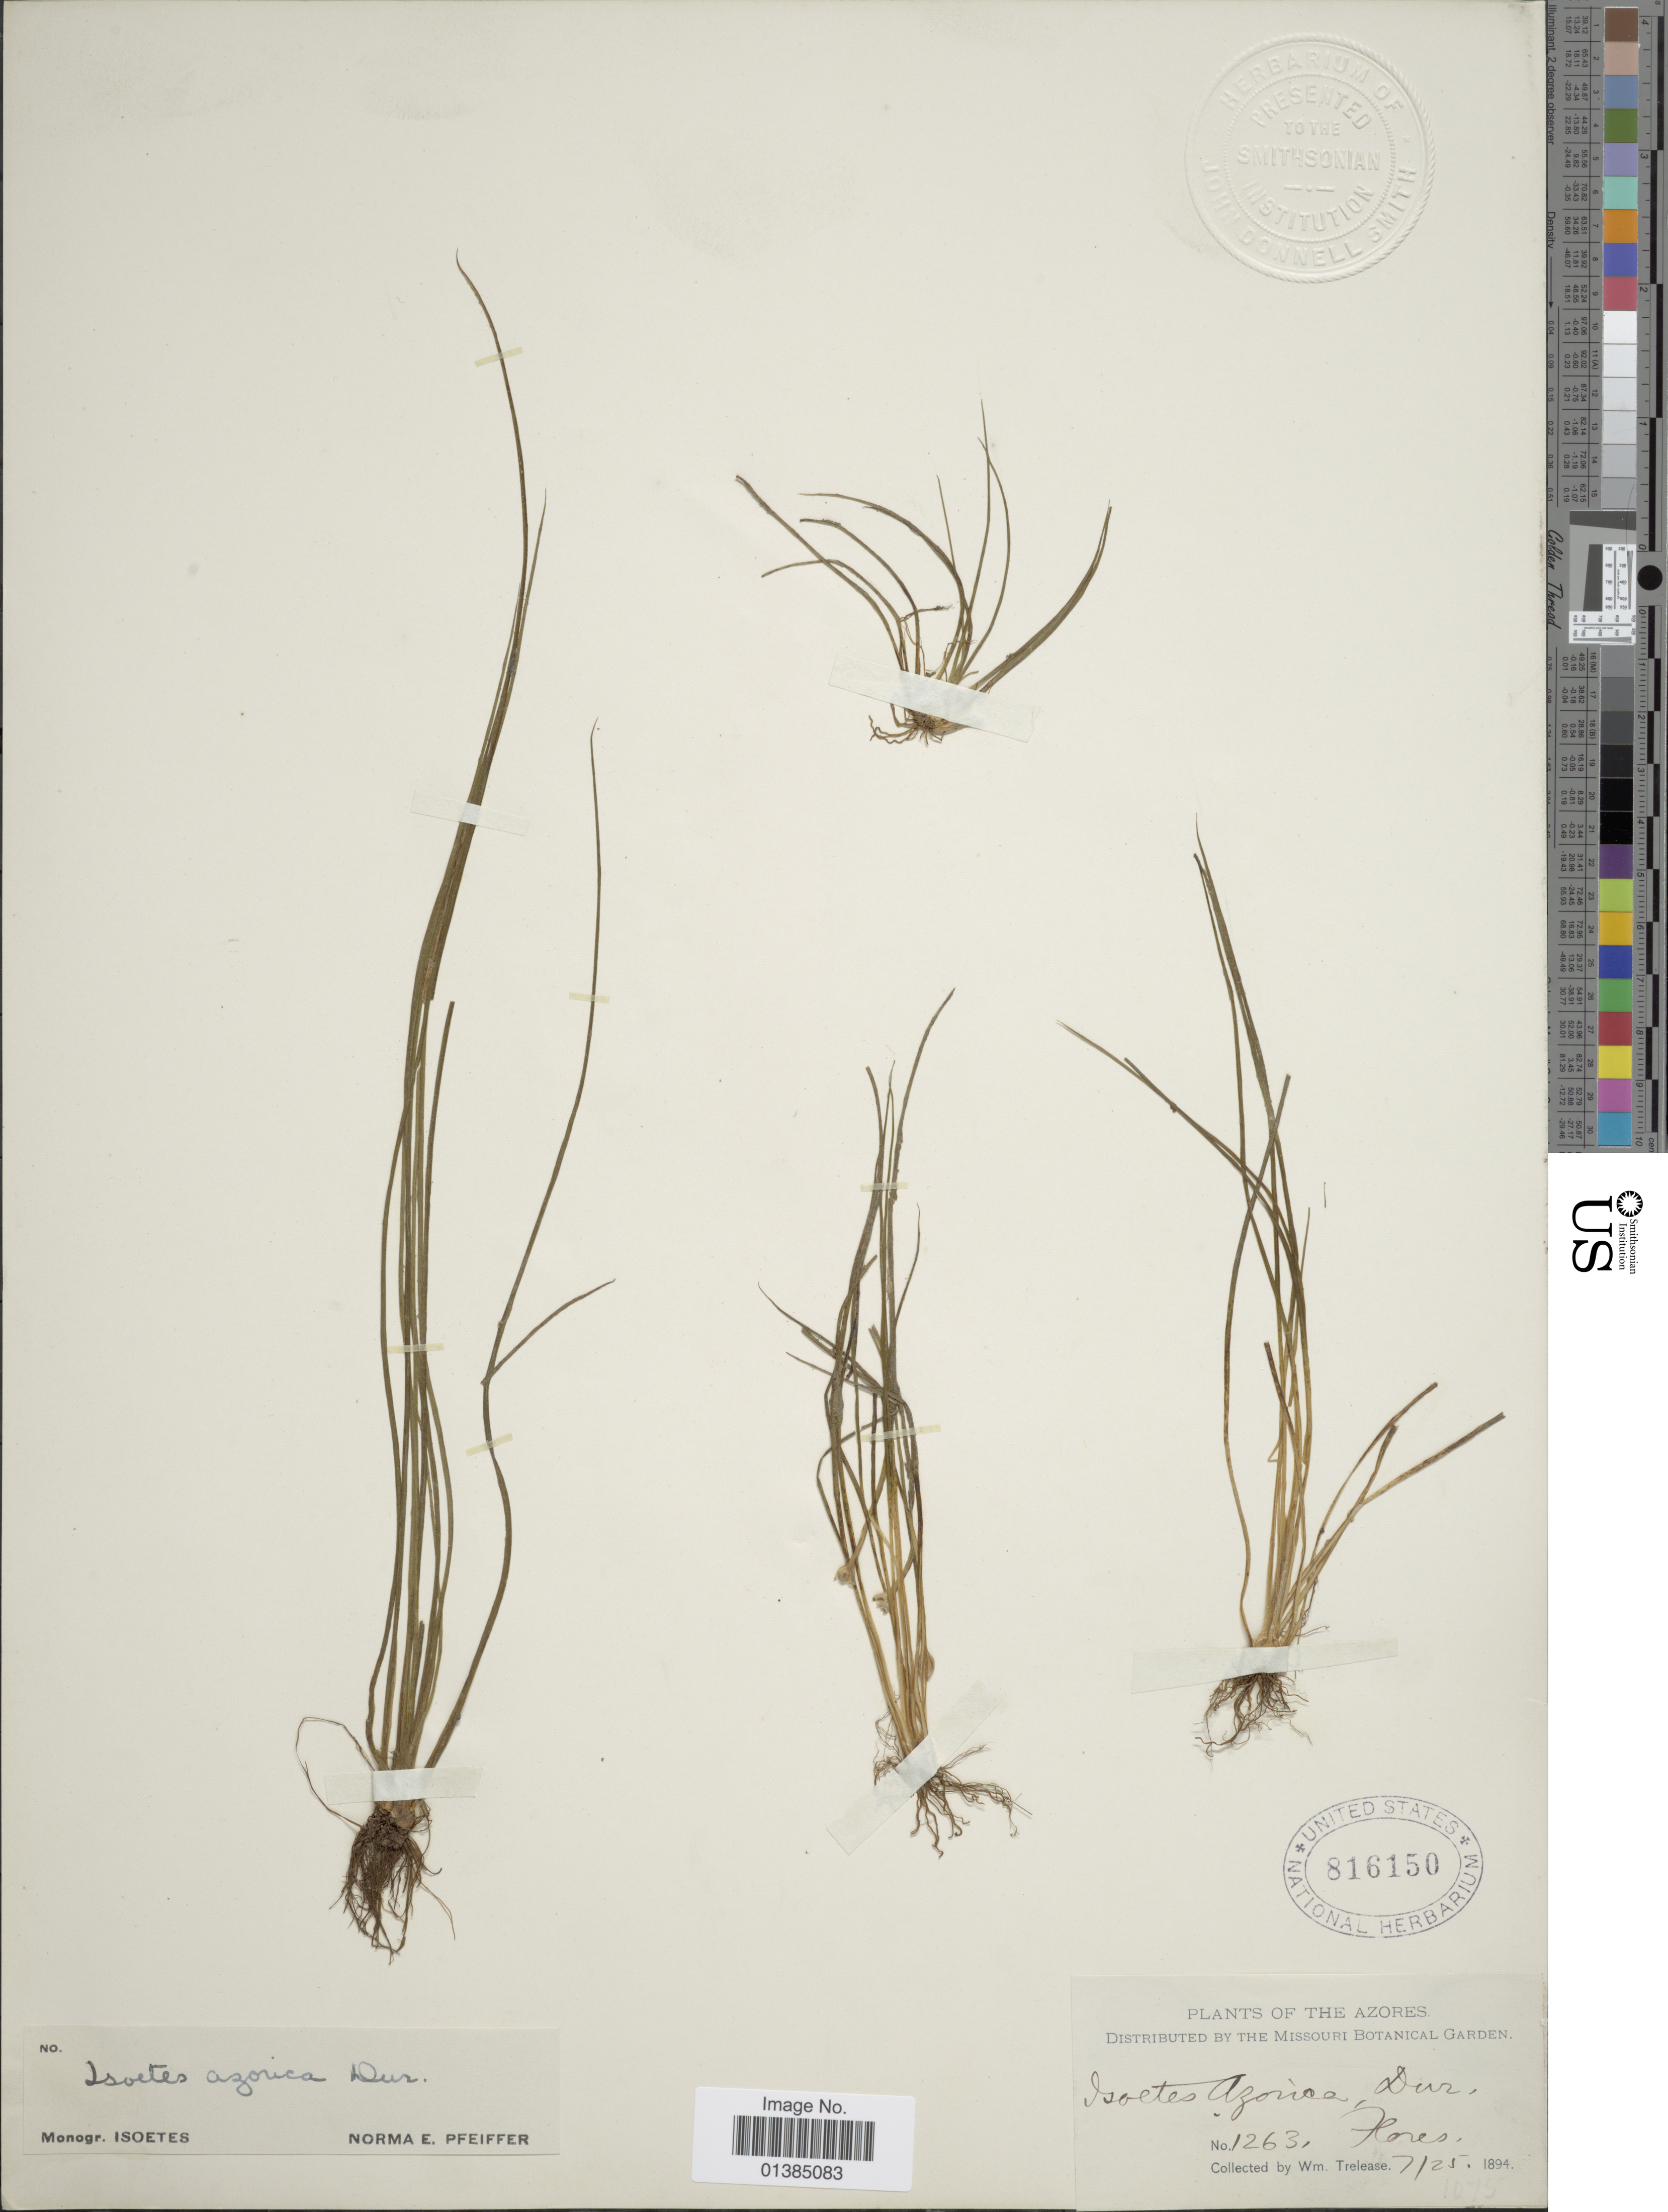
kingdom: Plantae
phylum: Tracheophyta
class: Lycopodiopsida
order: Isoetales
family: Isoetaceae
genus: Isoetes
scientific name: Isoetes azorica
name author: Durieu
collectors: W. Trelease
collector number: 1263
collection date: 1894-07-25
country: Portugal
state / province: Azores (Aut. Reg.)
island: Flores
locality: Flores.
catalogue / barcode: US 816150